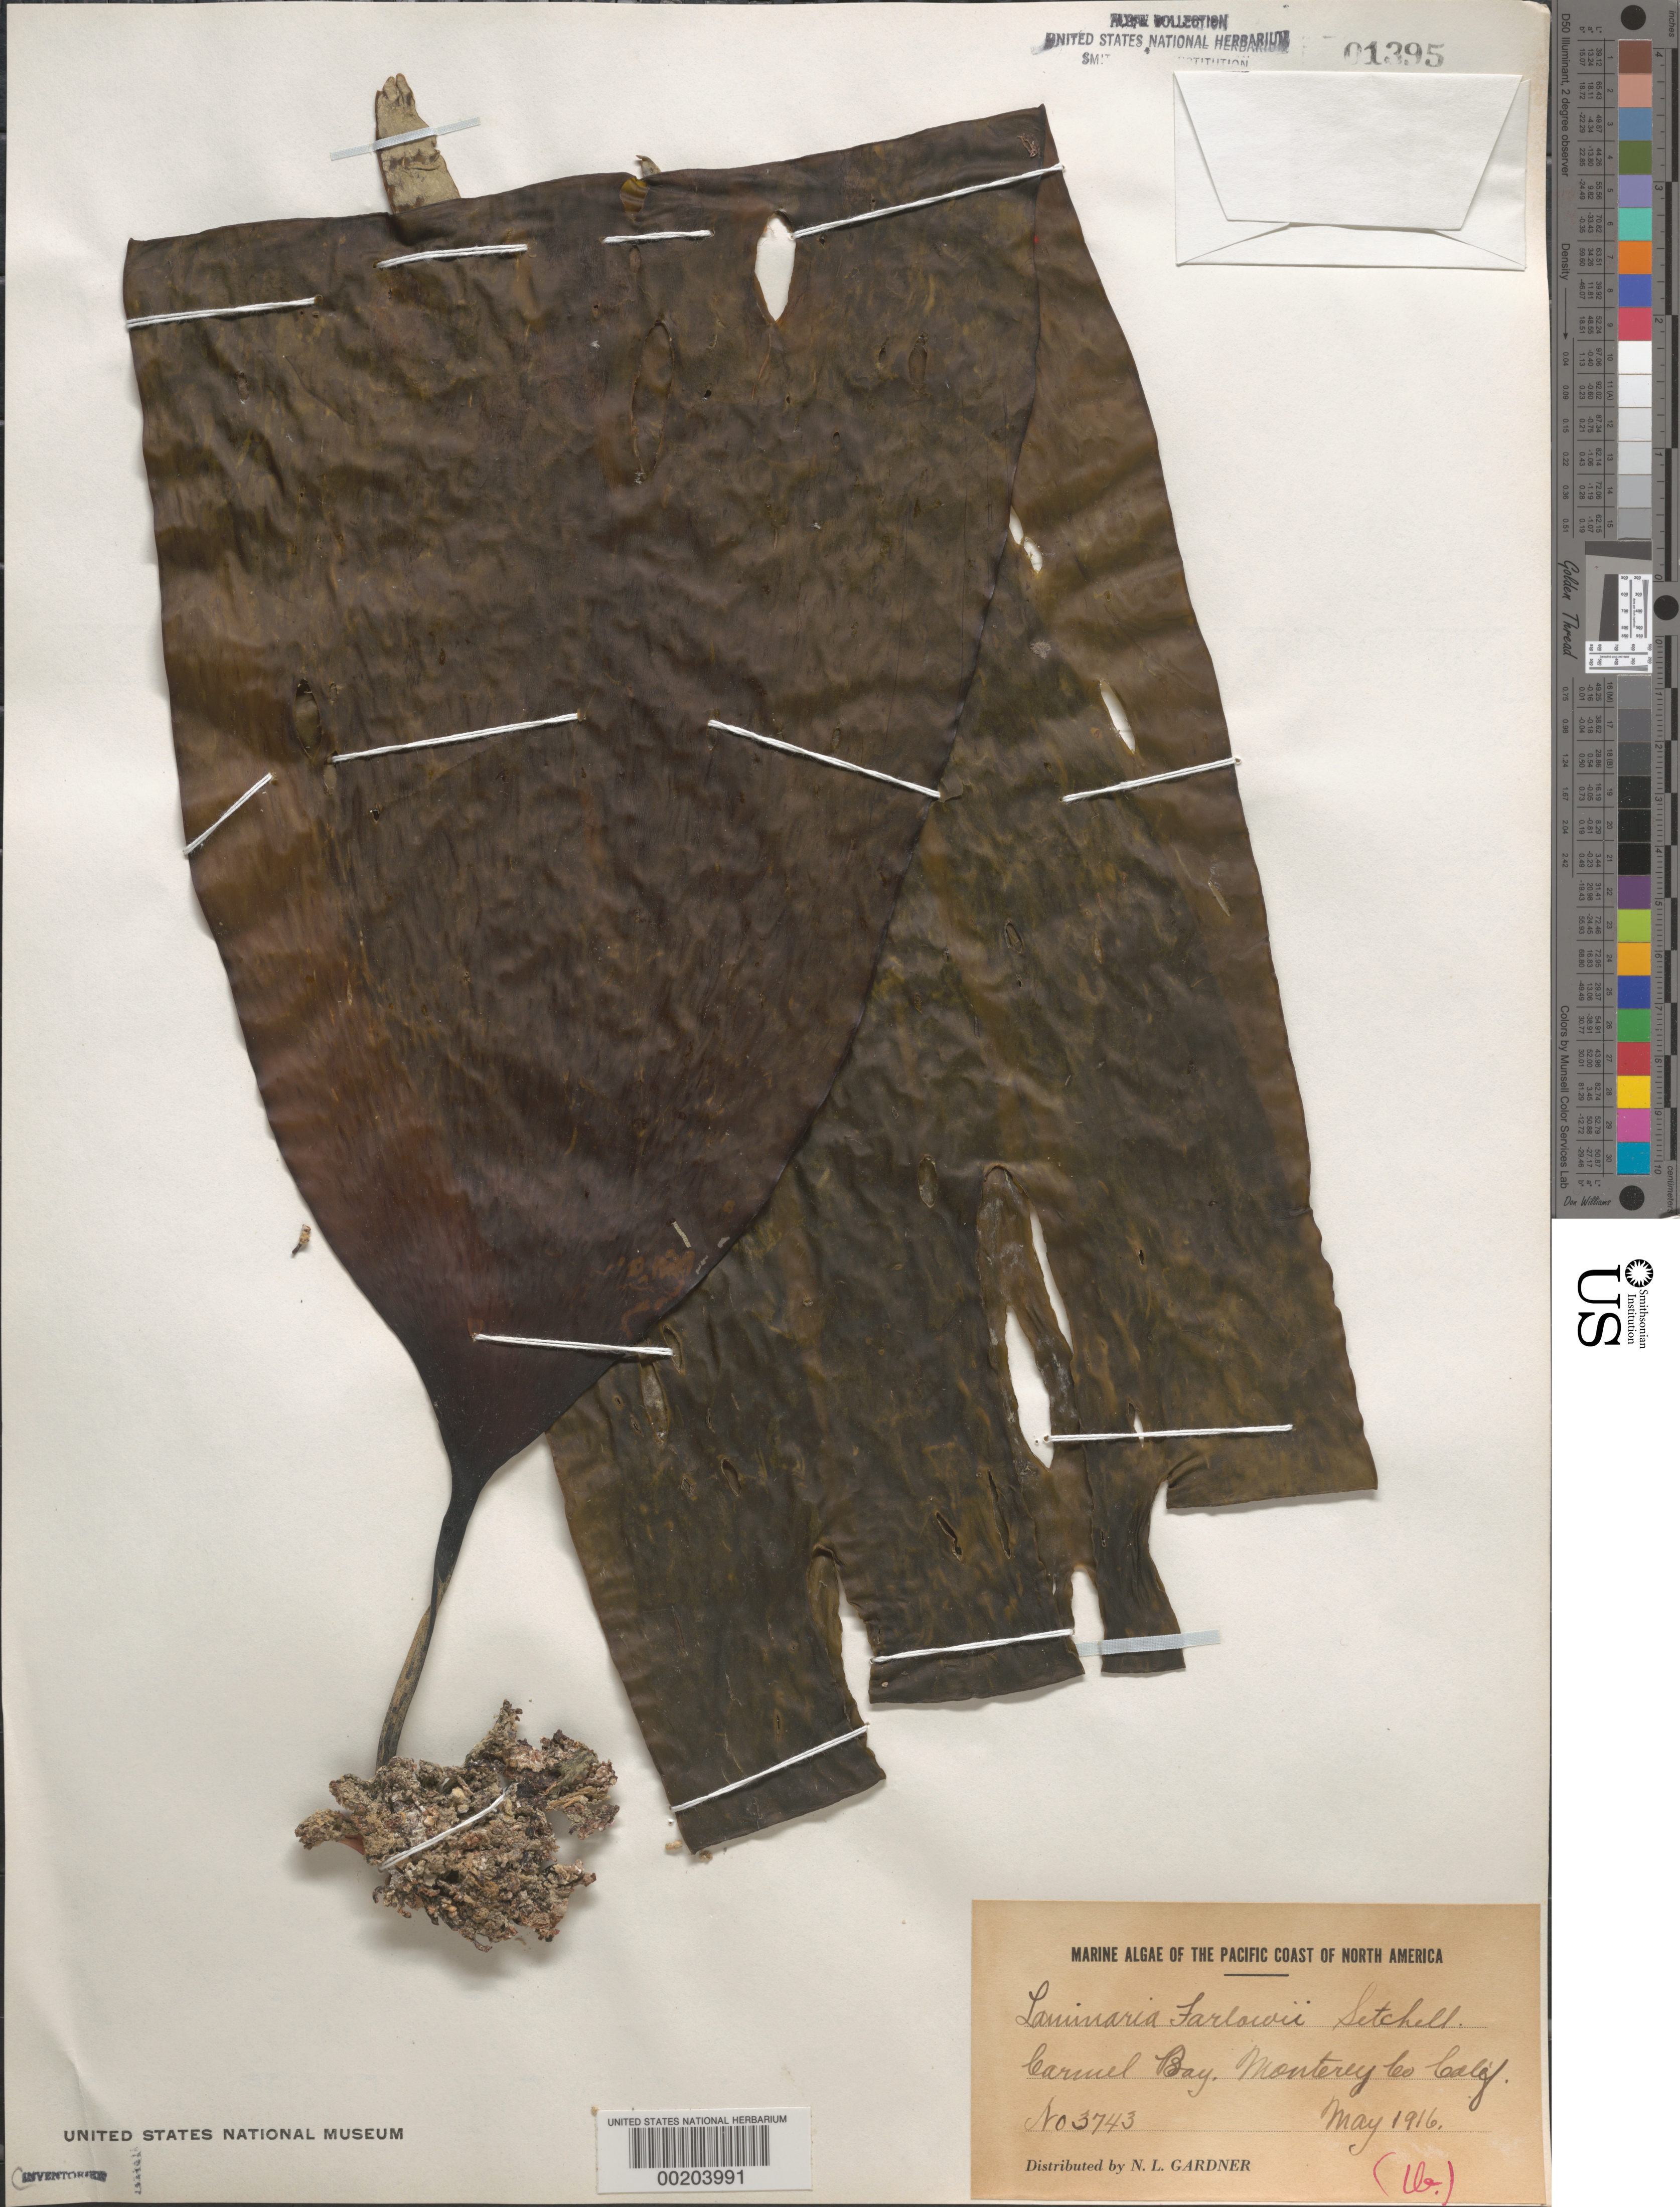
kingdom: Chromista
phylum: Ochrophyta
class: Phaeophyceae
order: Laminariales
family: Laminariaceae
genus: Laminaria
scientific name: Laminaria farlowii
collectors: N. Gardner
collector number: NLG 3743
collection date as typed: May 1916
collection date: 1916-05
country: United States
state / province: California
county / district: Monterey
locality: Carmel Bay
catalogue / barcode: US 1395